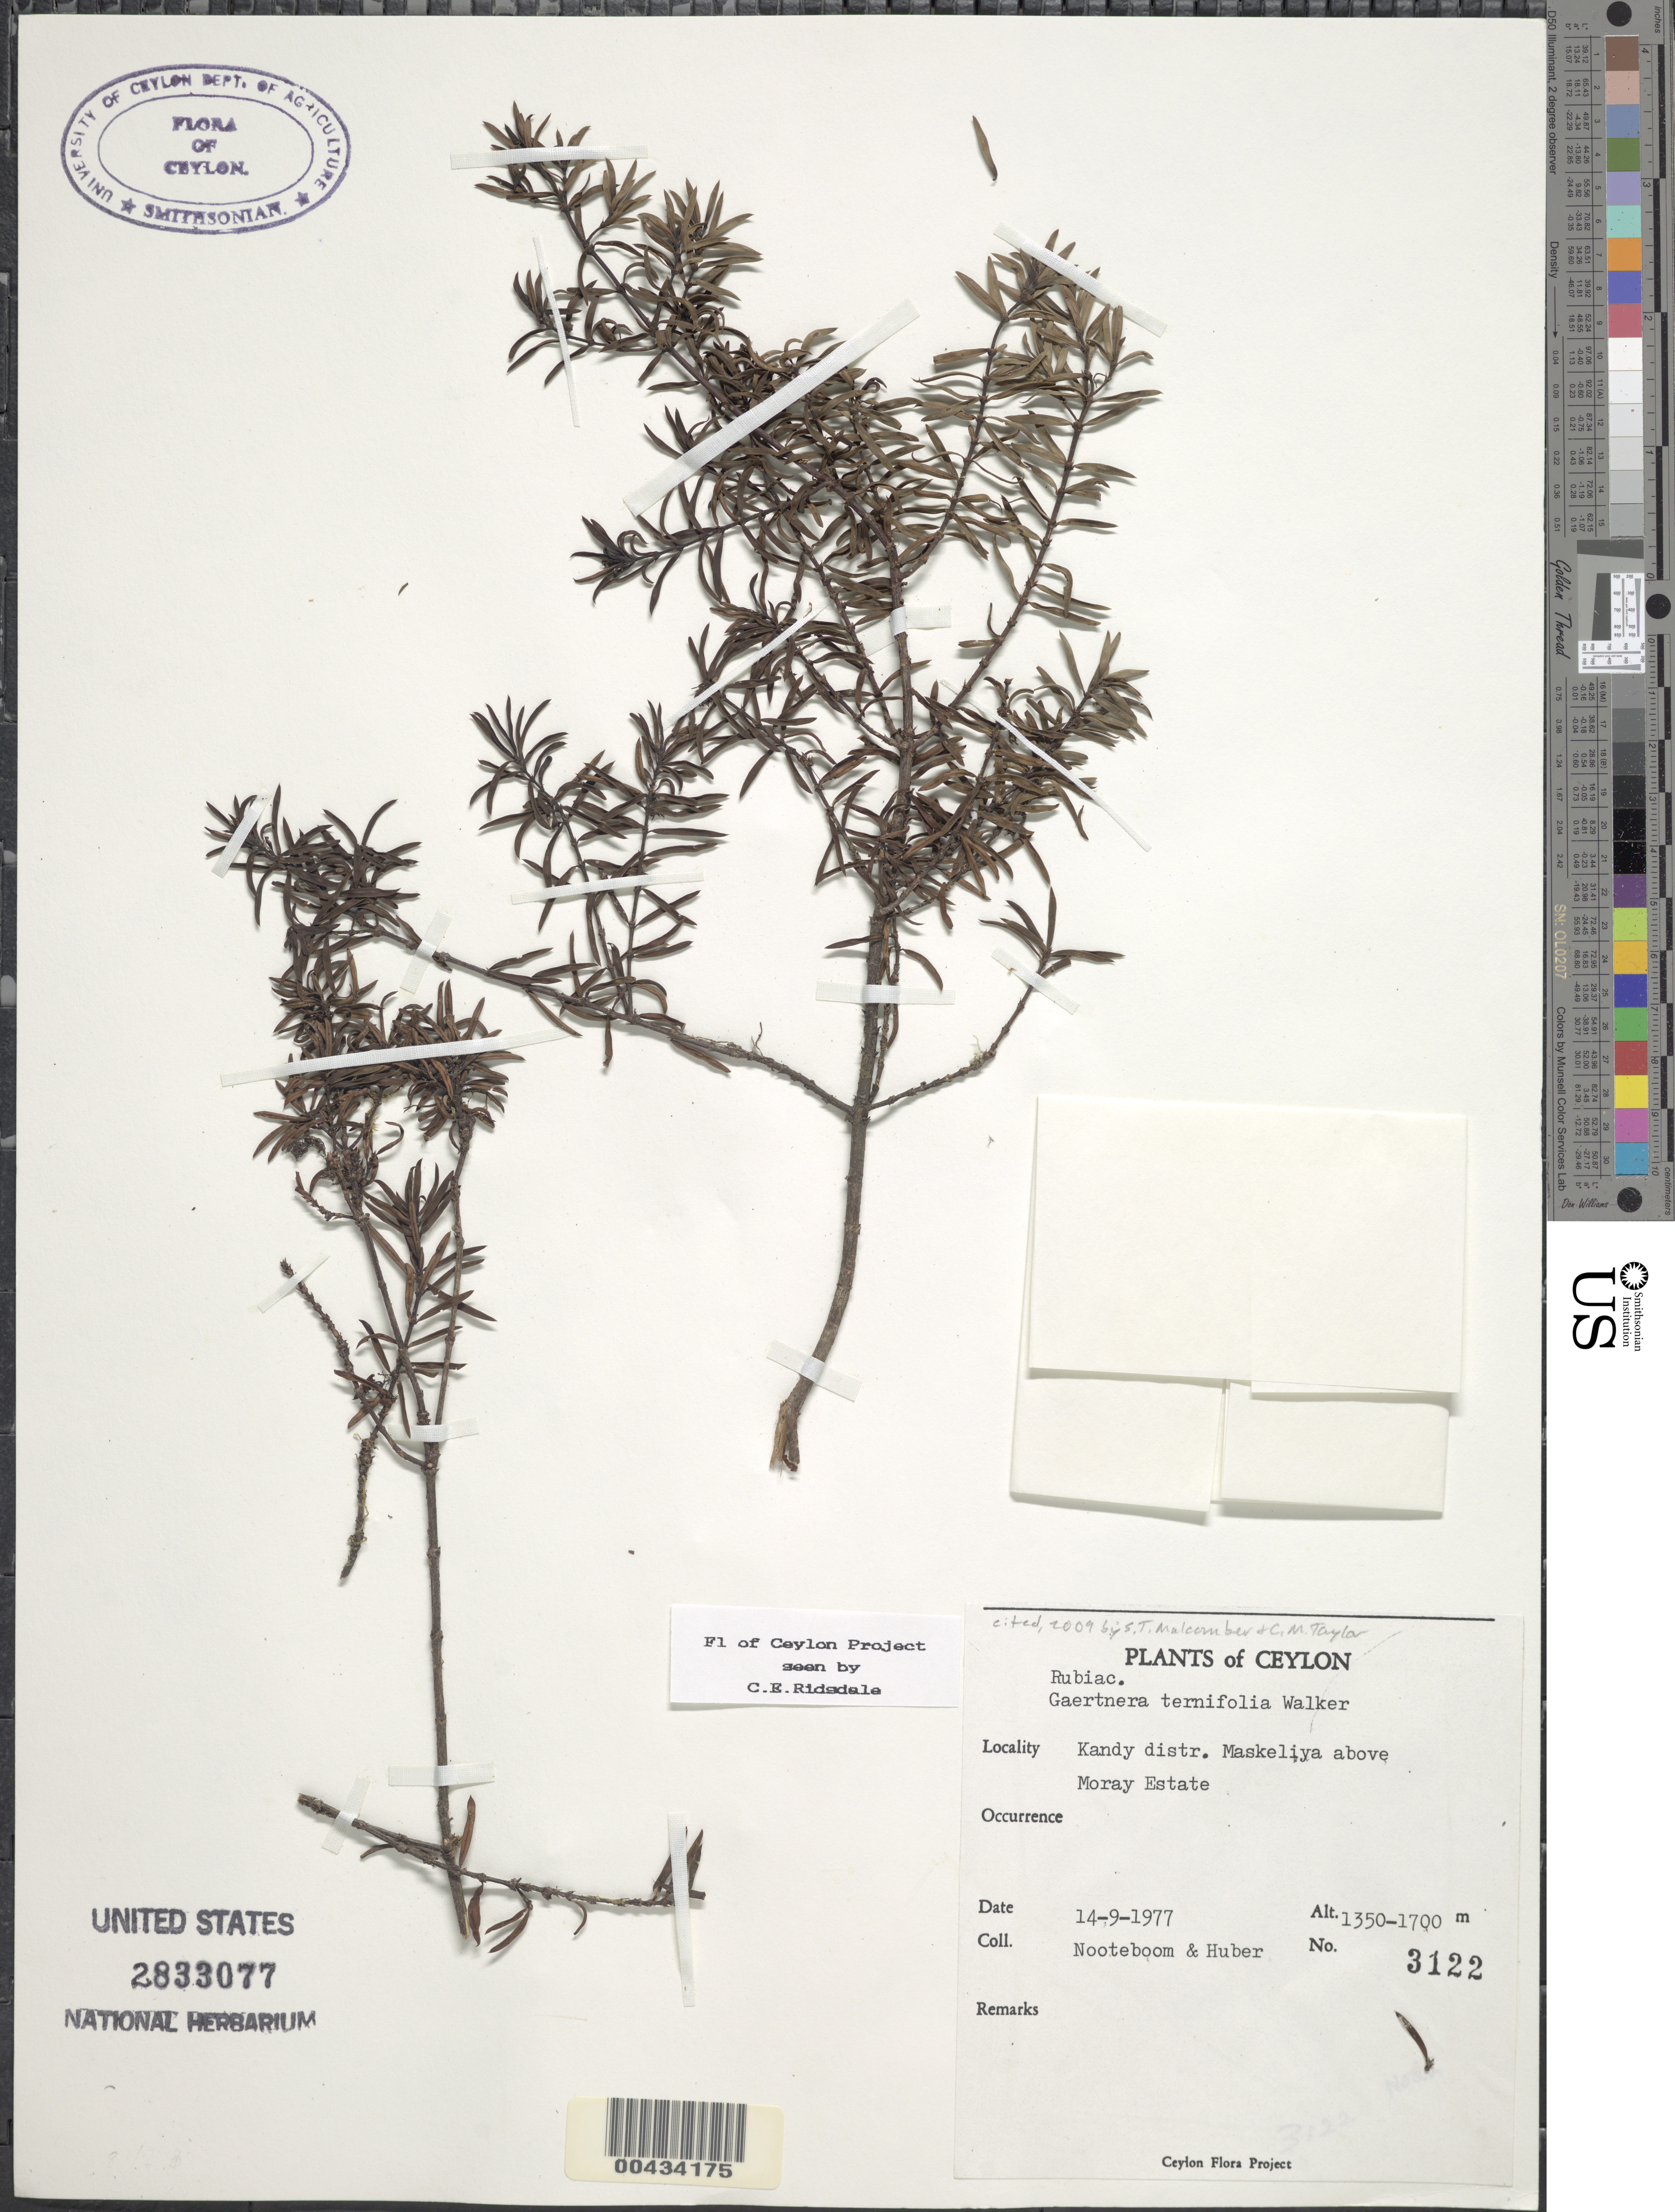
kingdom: Plantae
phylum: Tracheophyta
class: Magnoliopsida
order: Gentianales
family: Rubiaceae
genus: Gaertnera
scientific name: Gaertnera ternifolia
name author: Thwaites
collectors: H. P. Nooteboom & Huber, --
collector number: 3122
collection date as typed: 14 Sep 1977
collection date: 1977-09-14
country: Sri Lanka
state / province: Central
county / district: Kandy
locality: Maskeliya above Moray Estate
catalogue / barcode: US 2833077